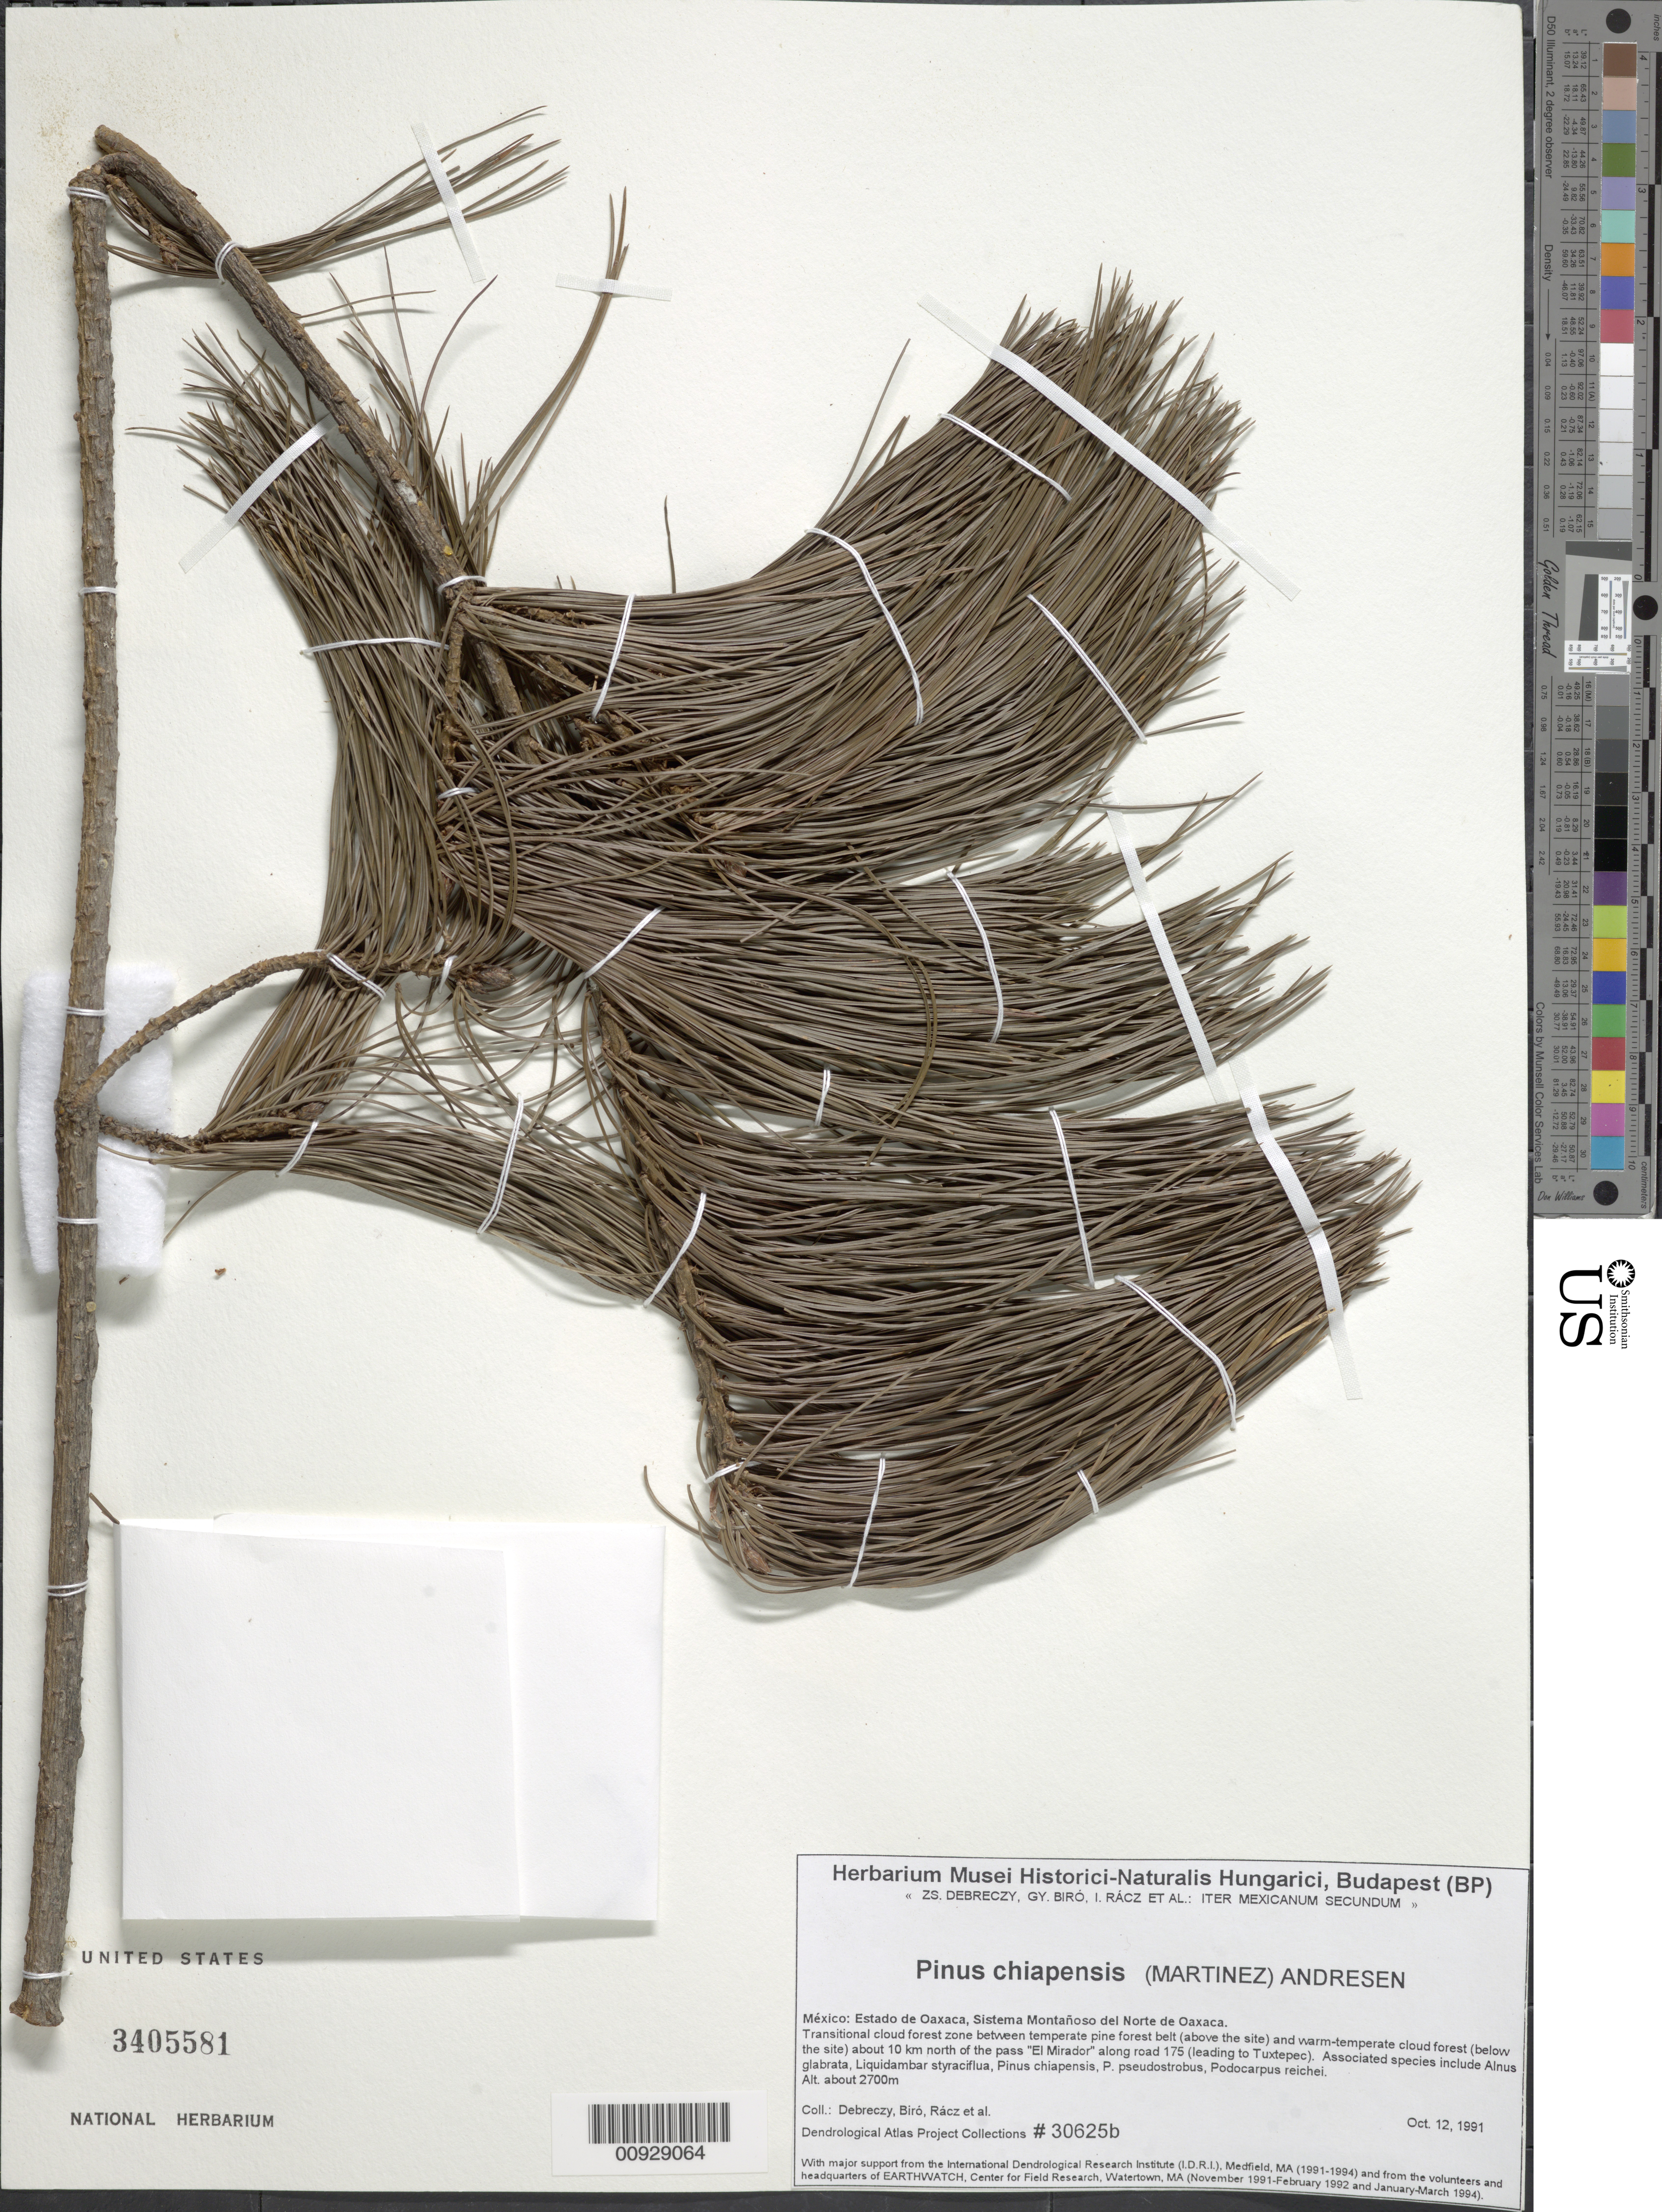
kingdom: Plantae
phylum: Tracheophyta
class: Pinopsida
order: Pinales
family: Pinaceae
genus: Pinus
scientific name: Pinus chiapensis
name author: (Martínez) Andrésen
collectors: Z. Debreczy, G. Biro, I. Rácz & et al.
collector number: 30625 b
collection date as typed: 12 Oct 1991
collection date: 1991-10-12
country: Mexico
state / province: Oaxaca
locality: About 10 km. north of the pass "El Mirador" along road 175 (leading to Tuxtepec). Sistema Montañoso del Norte de Oaxaca.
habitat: Transitional cloud forest zone between temperate pine forest belt (above the site) and warm-temperature cloud forest (below the site). Assoc. species include Alnus glabrata, Liquidambar styraciflua, Pinus chiapensis, P. pseudostrobus, Podocarpus reichei.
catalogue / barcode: US 3405581